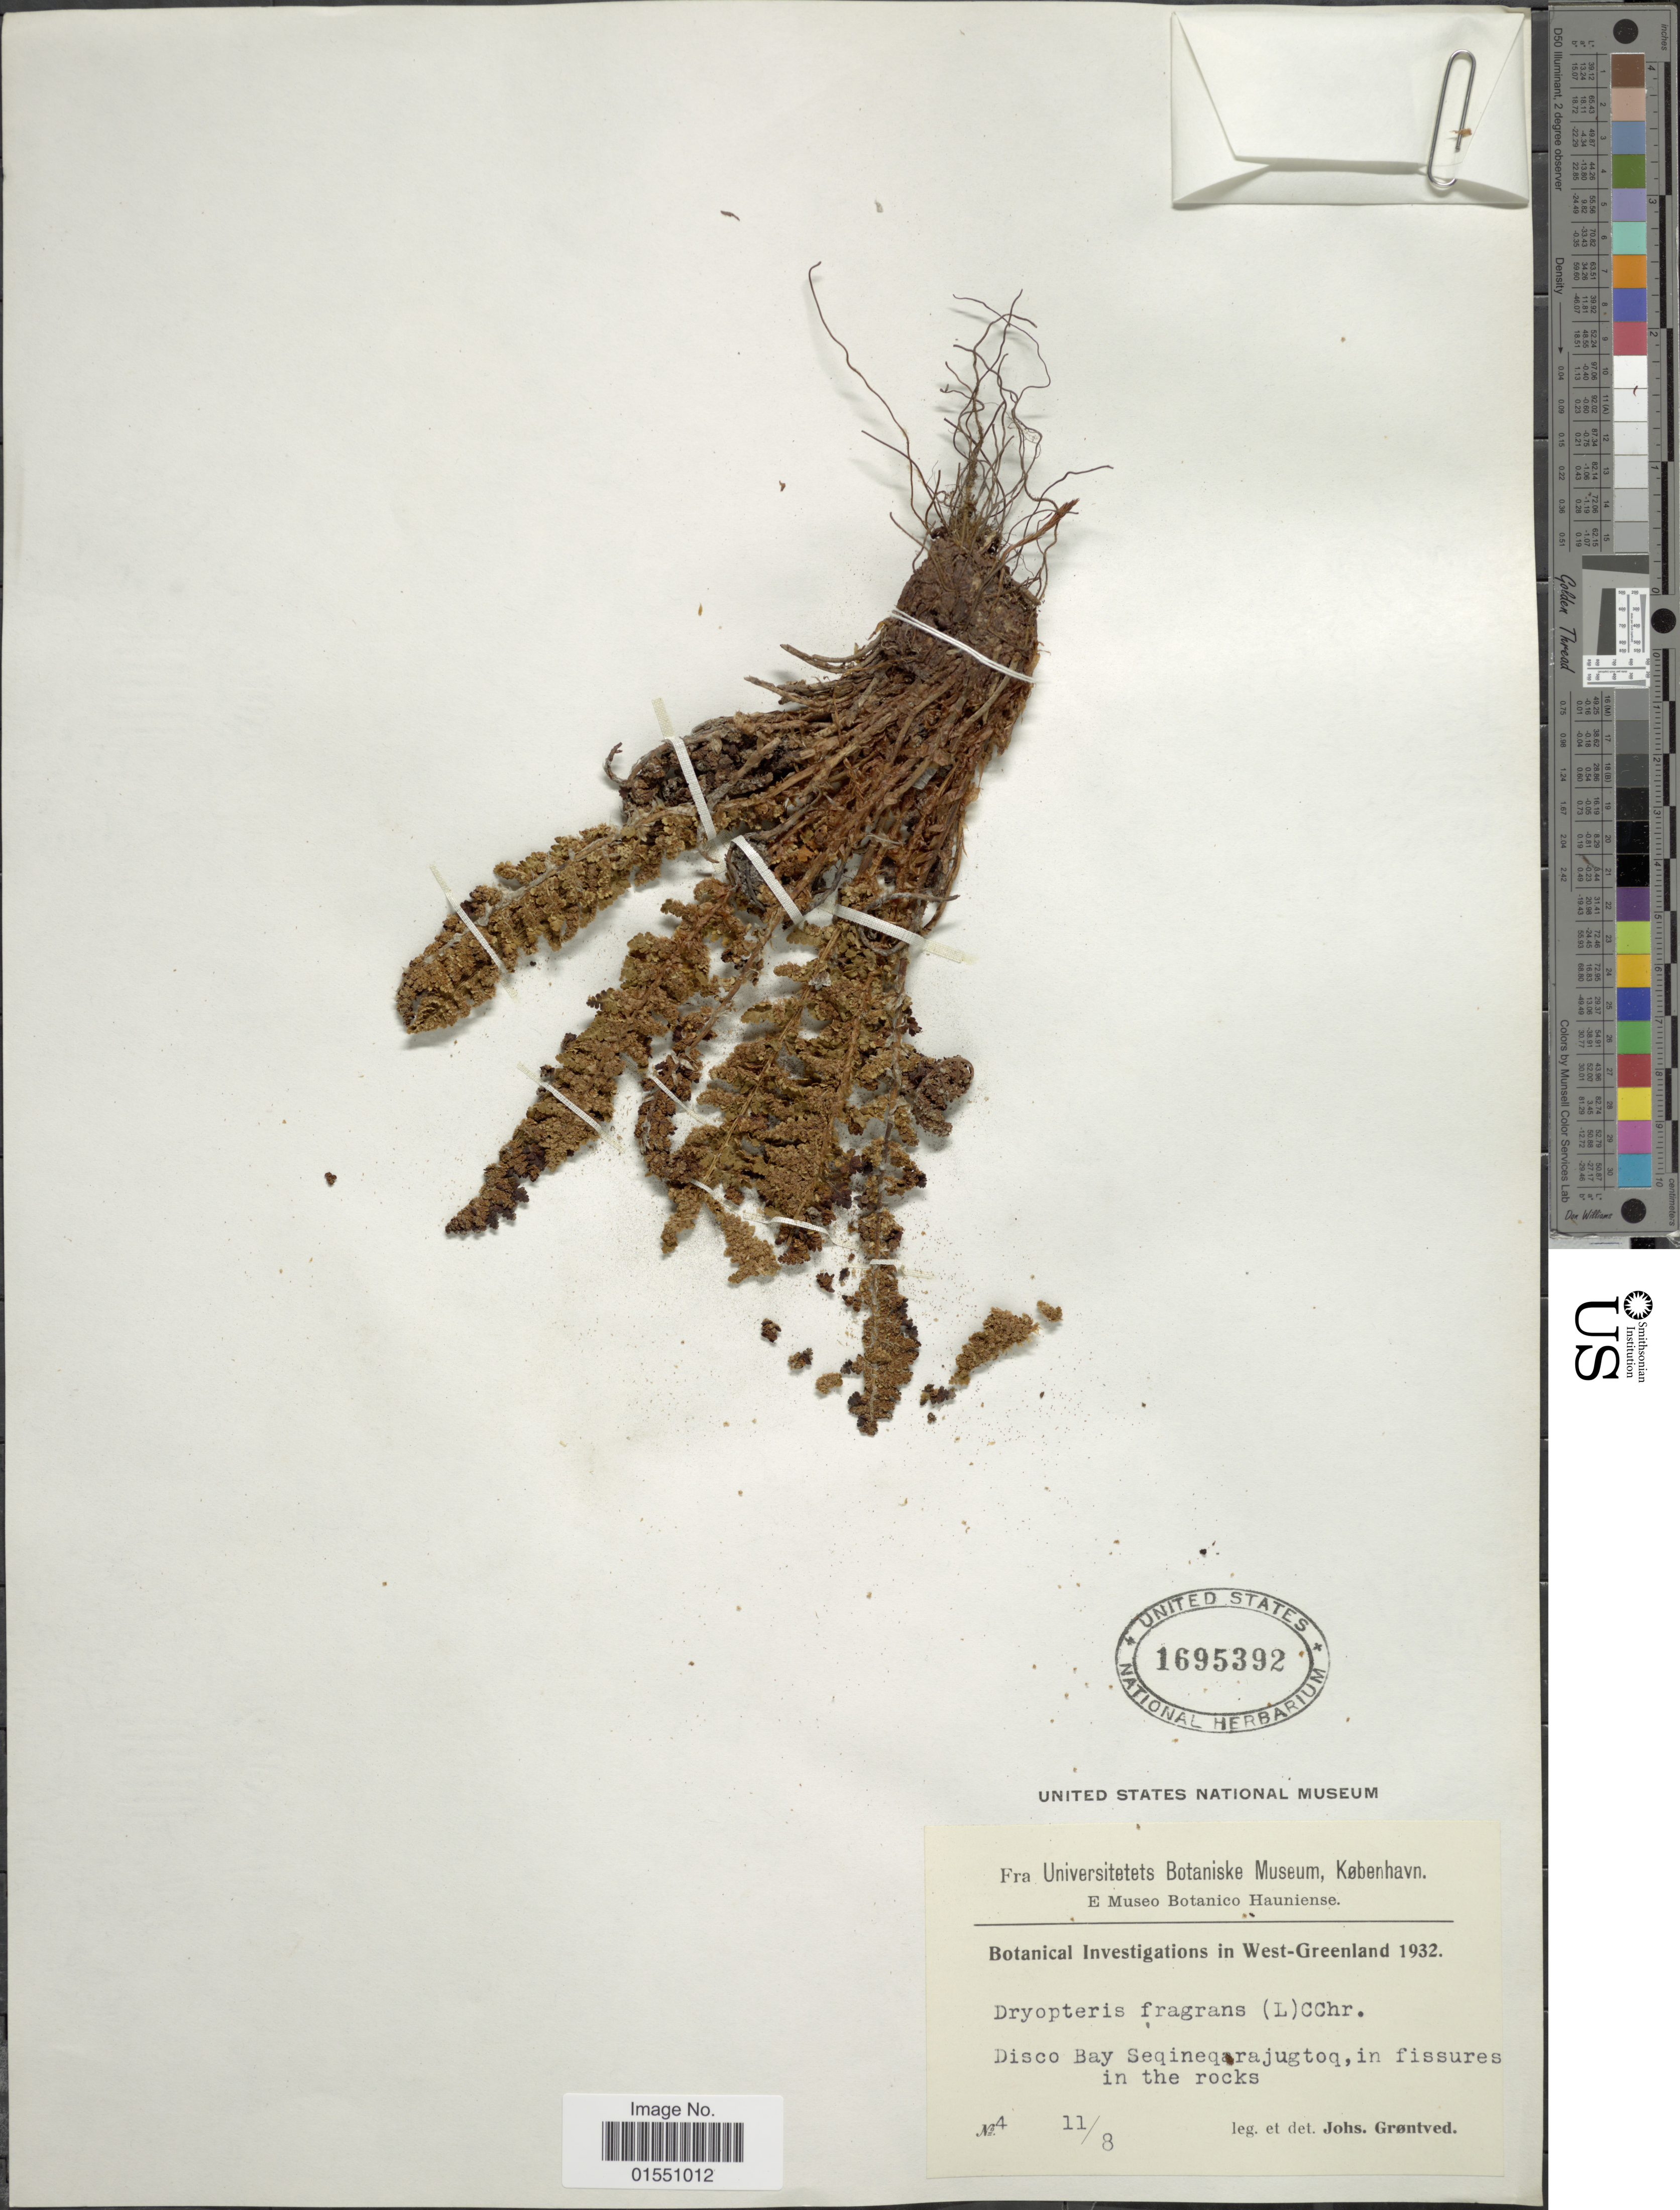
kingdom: Plantae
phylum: Tracheophyta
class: Polypodiopsida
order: Polypodiales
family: Dryopteridaceae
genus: Dryopteris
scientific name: Dryopteris fragrans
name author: (L.) Schott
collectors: J. Grontved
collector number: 4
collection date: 1932-08-11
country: Greenland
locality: West-Greenland. Disco bay Seqineqarajugtoq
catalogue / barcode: US 1695392